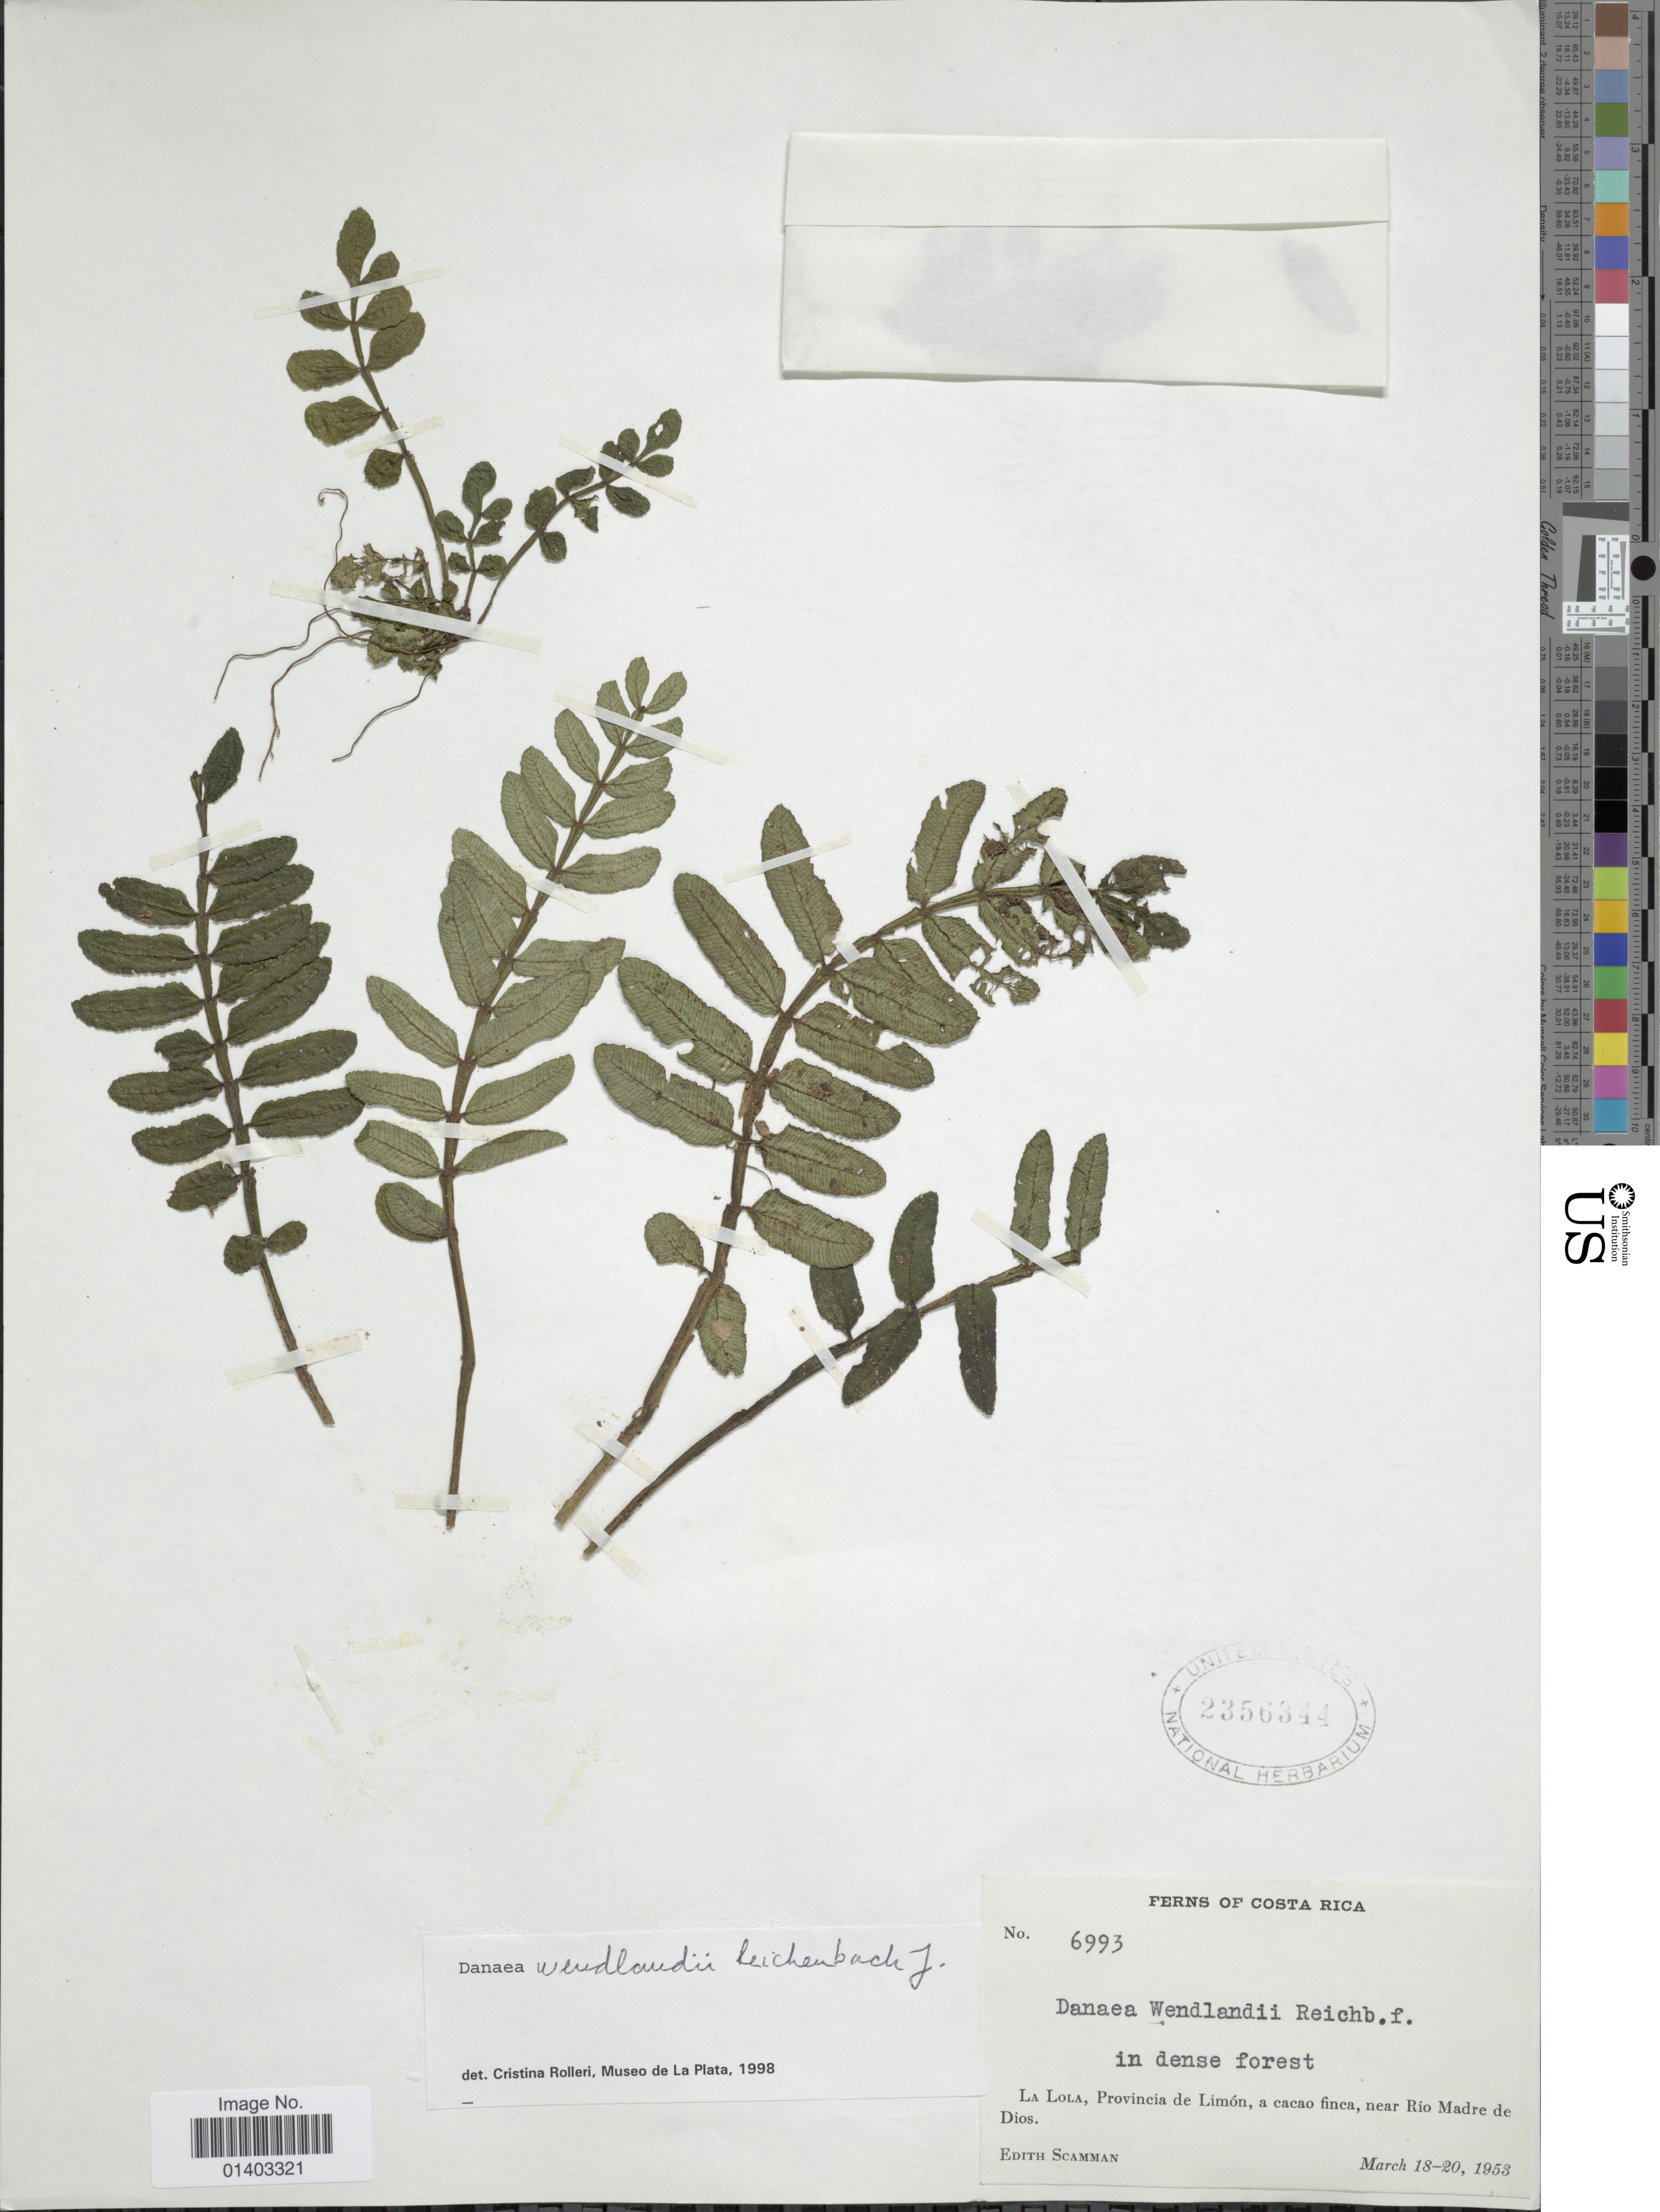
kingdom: Plantae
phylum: Tracheophyta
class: Polypodiopsida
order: Marattiales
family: Marattiaceae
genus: Danaea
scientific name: Danaea wendlandii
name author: Rchb. f.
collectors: E. Scamman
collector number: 6993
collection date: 1953-03-18/1953-03-20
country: Costa Rica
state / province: Limón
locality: La Lola, provincia d Limon, a cacao finca, near Rio madre de Dios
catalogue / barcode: US 2356344